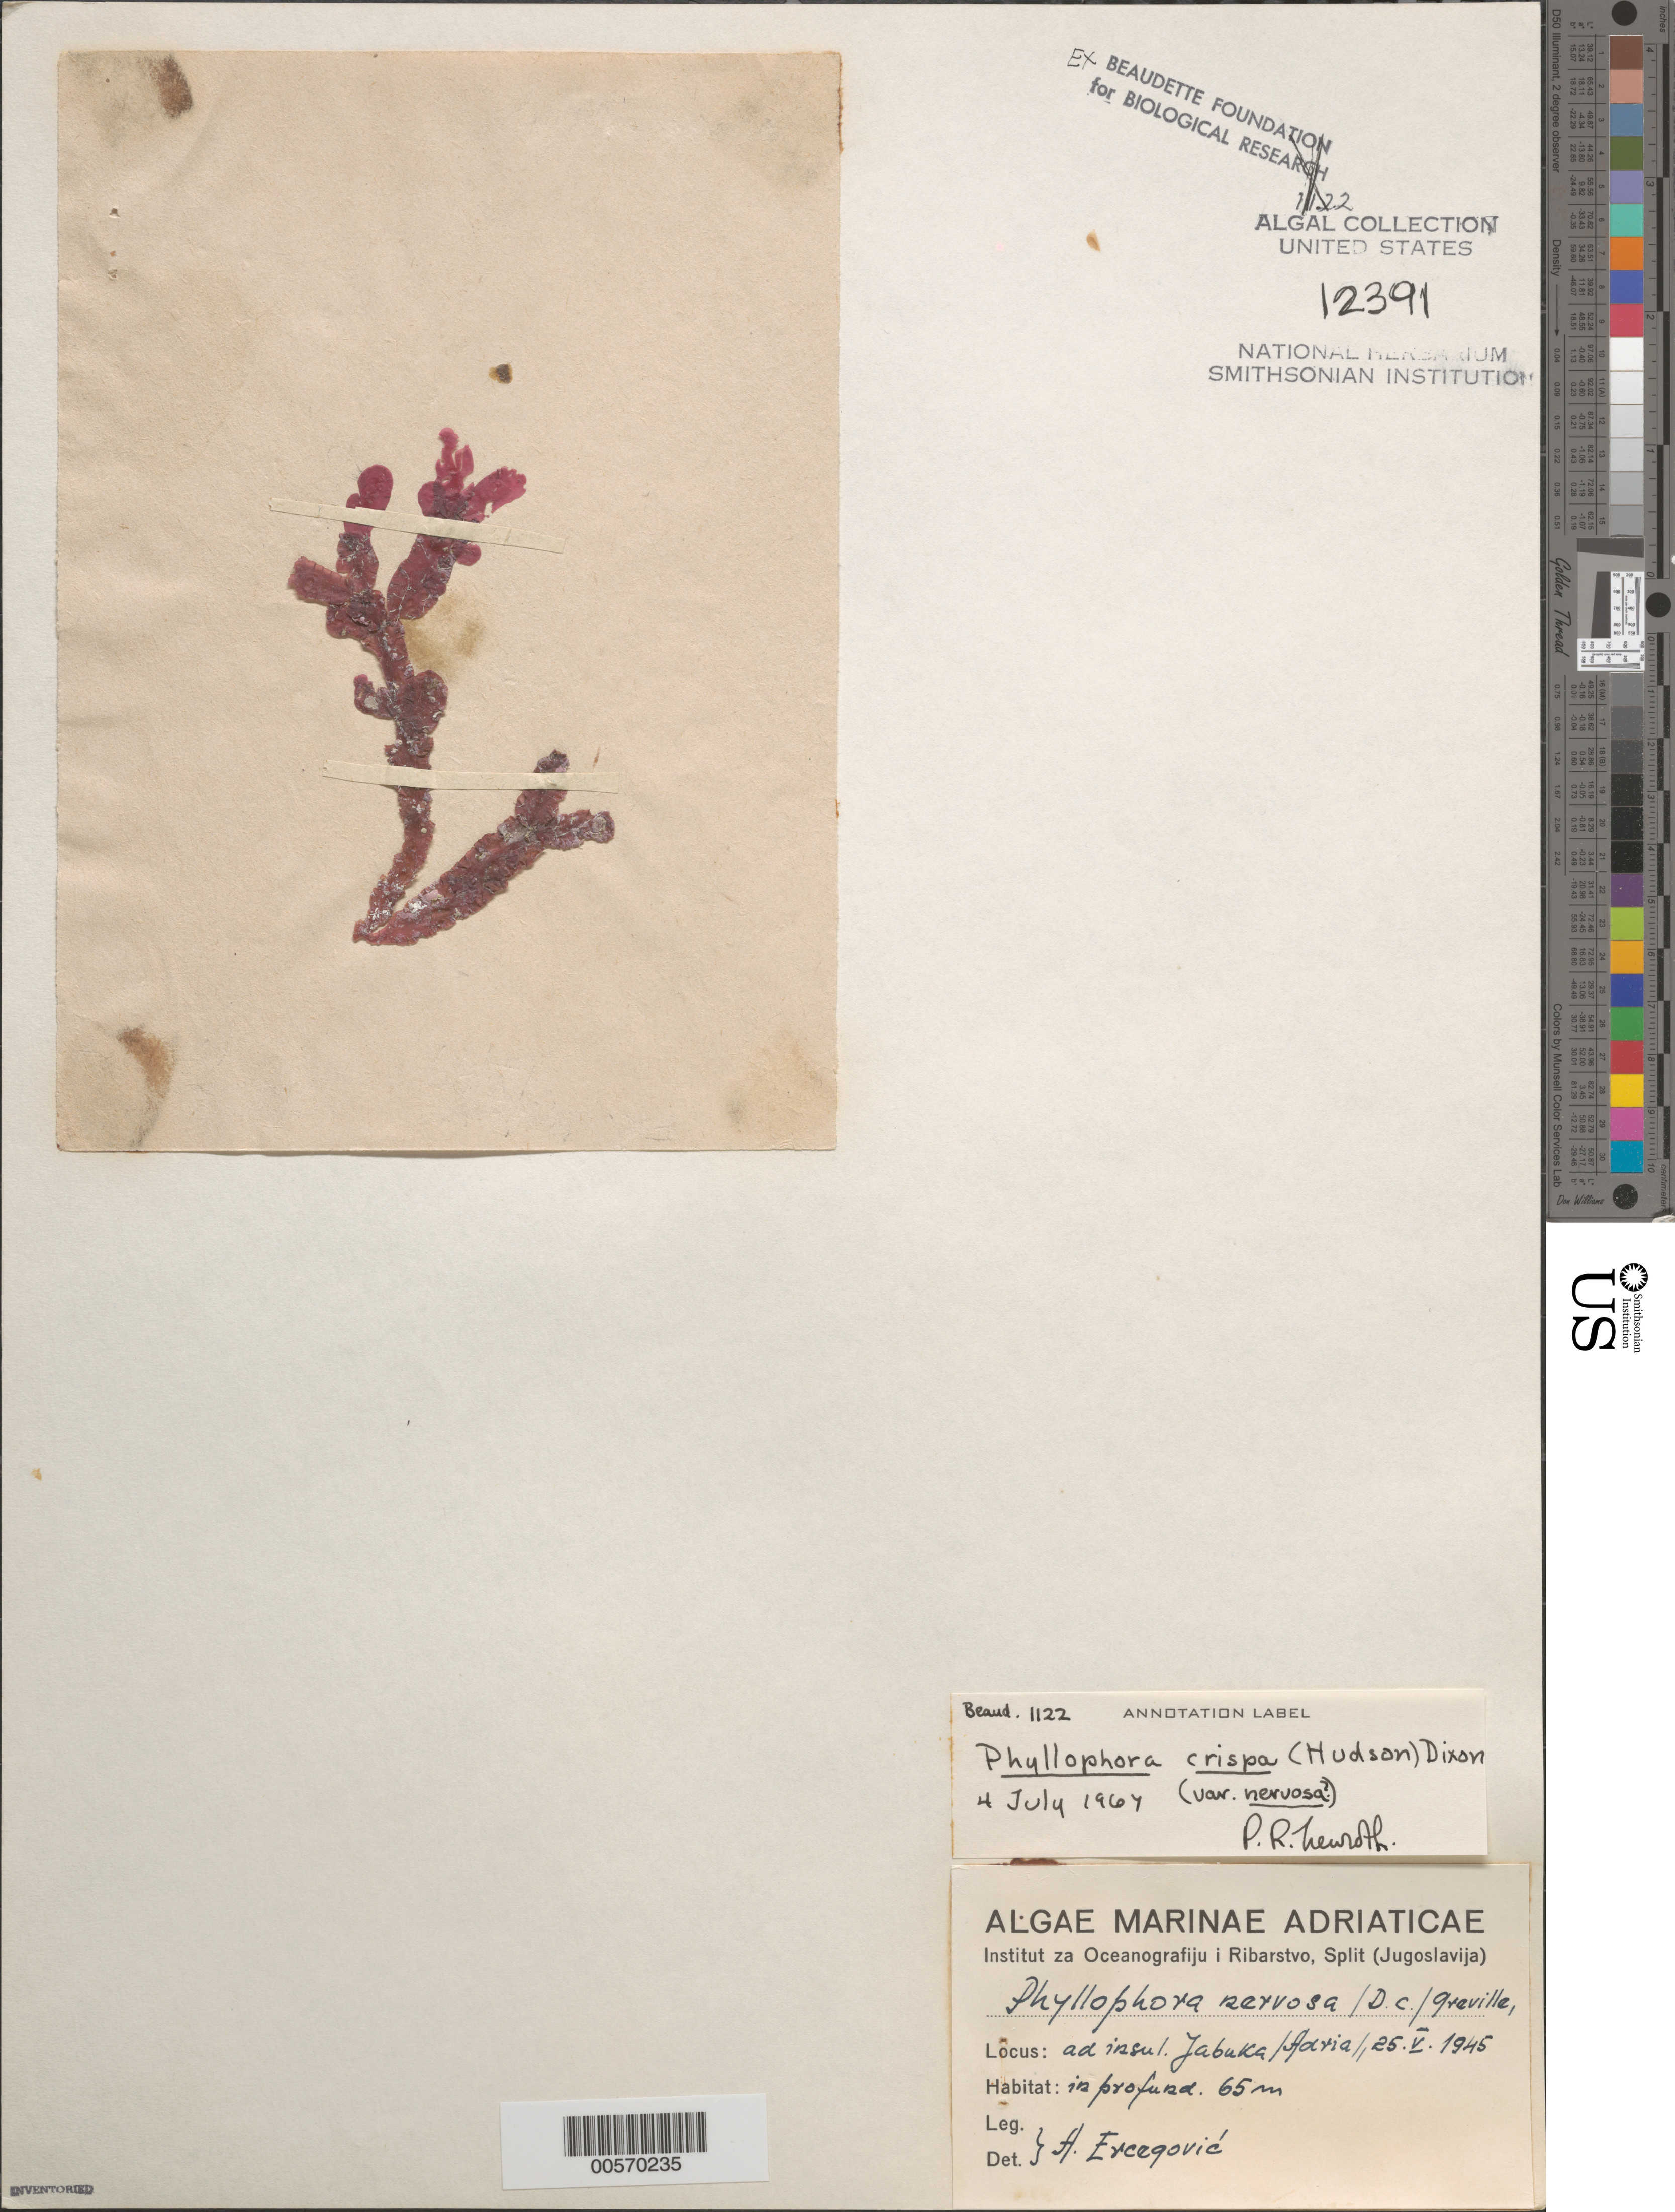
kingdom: Plantae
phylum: Rhodophyta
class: Florideophyceae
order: Gigartinales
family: Phyllophoraceae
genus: Phyllophora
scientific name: Phyllophora crispa var. nervosa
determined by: Newroth, P. R.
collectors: A. Ercegovic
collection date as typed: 25 May 1945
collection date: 1945-05-25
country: Croatia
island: Jabuka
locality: Adriatic Sea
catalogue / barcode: US 12391